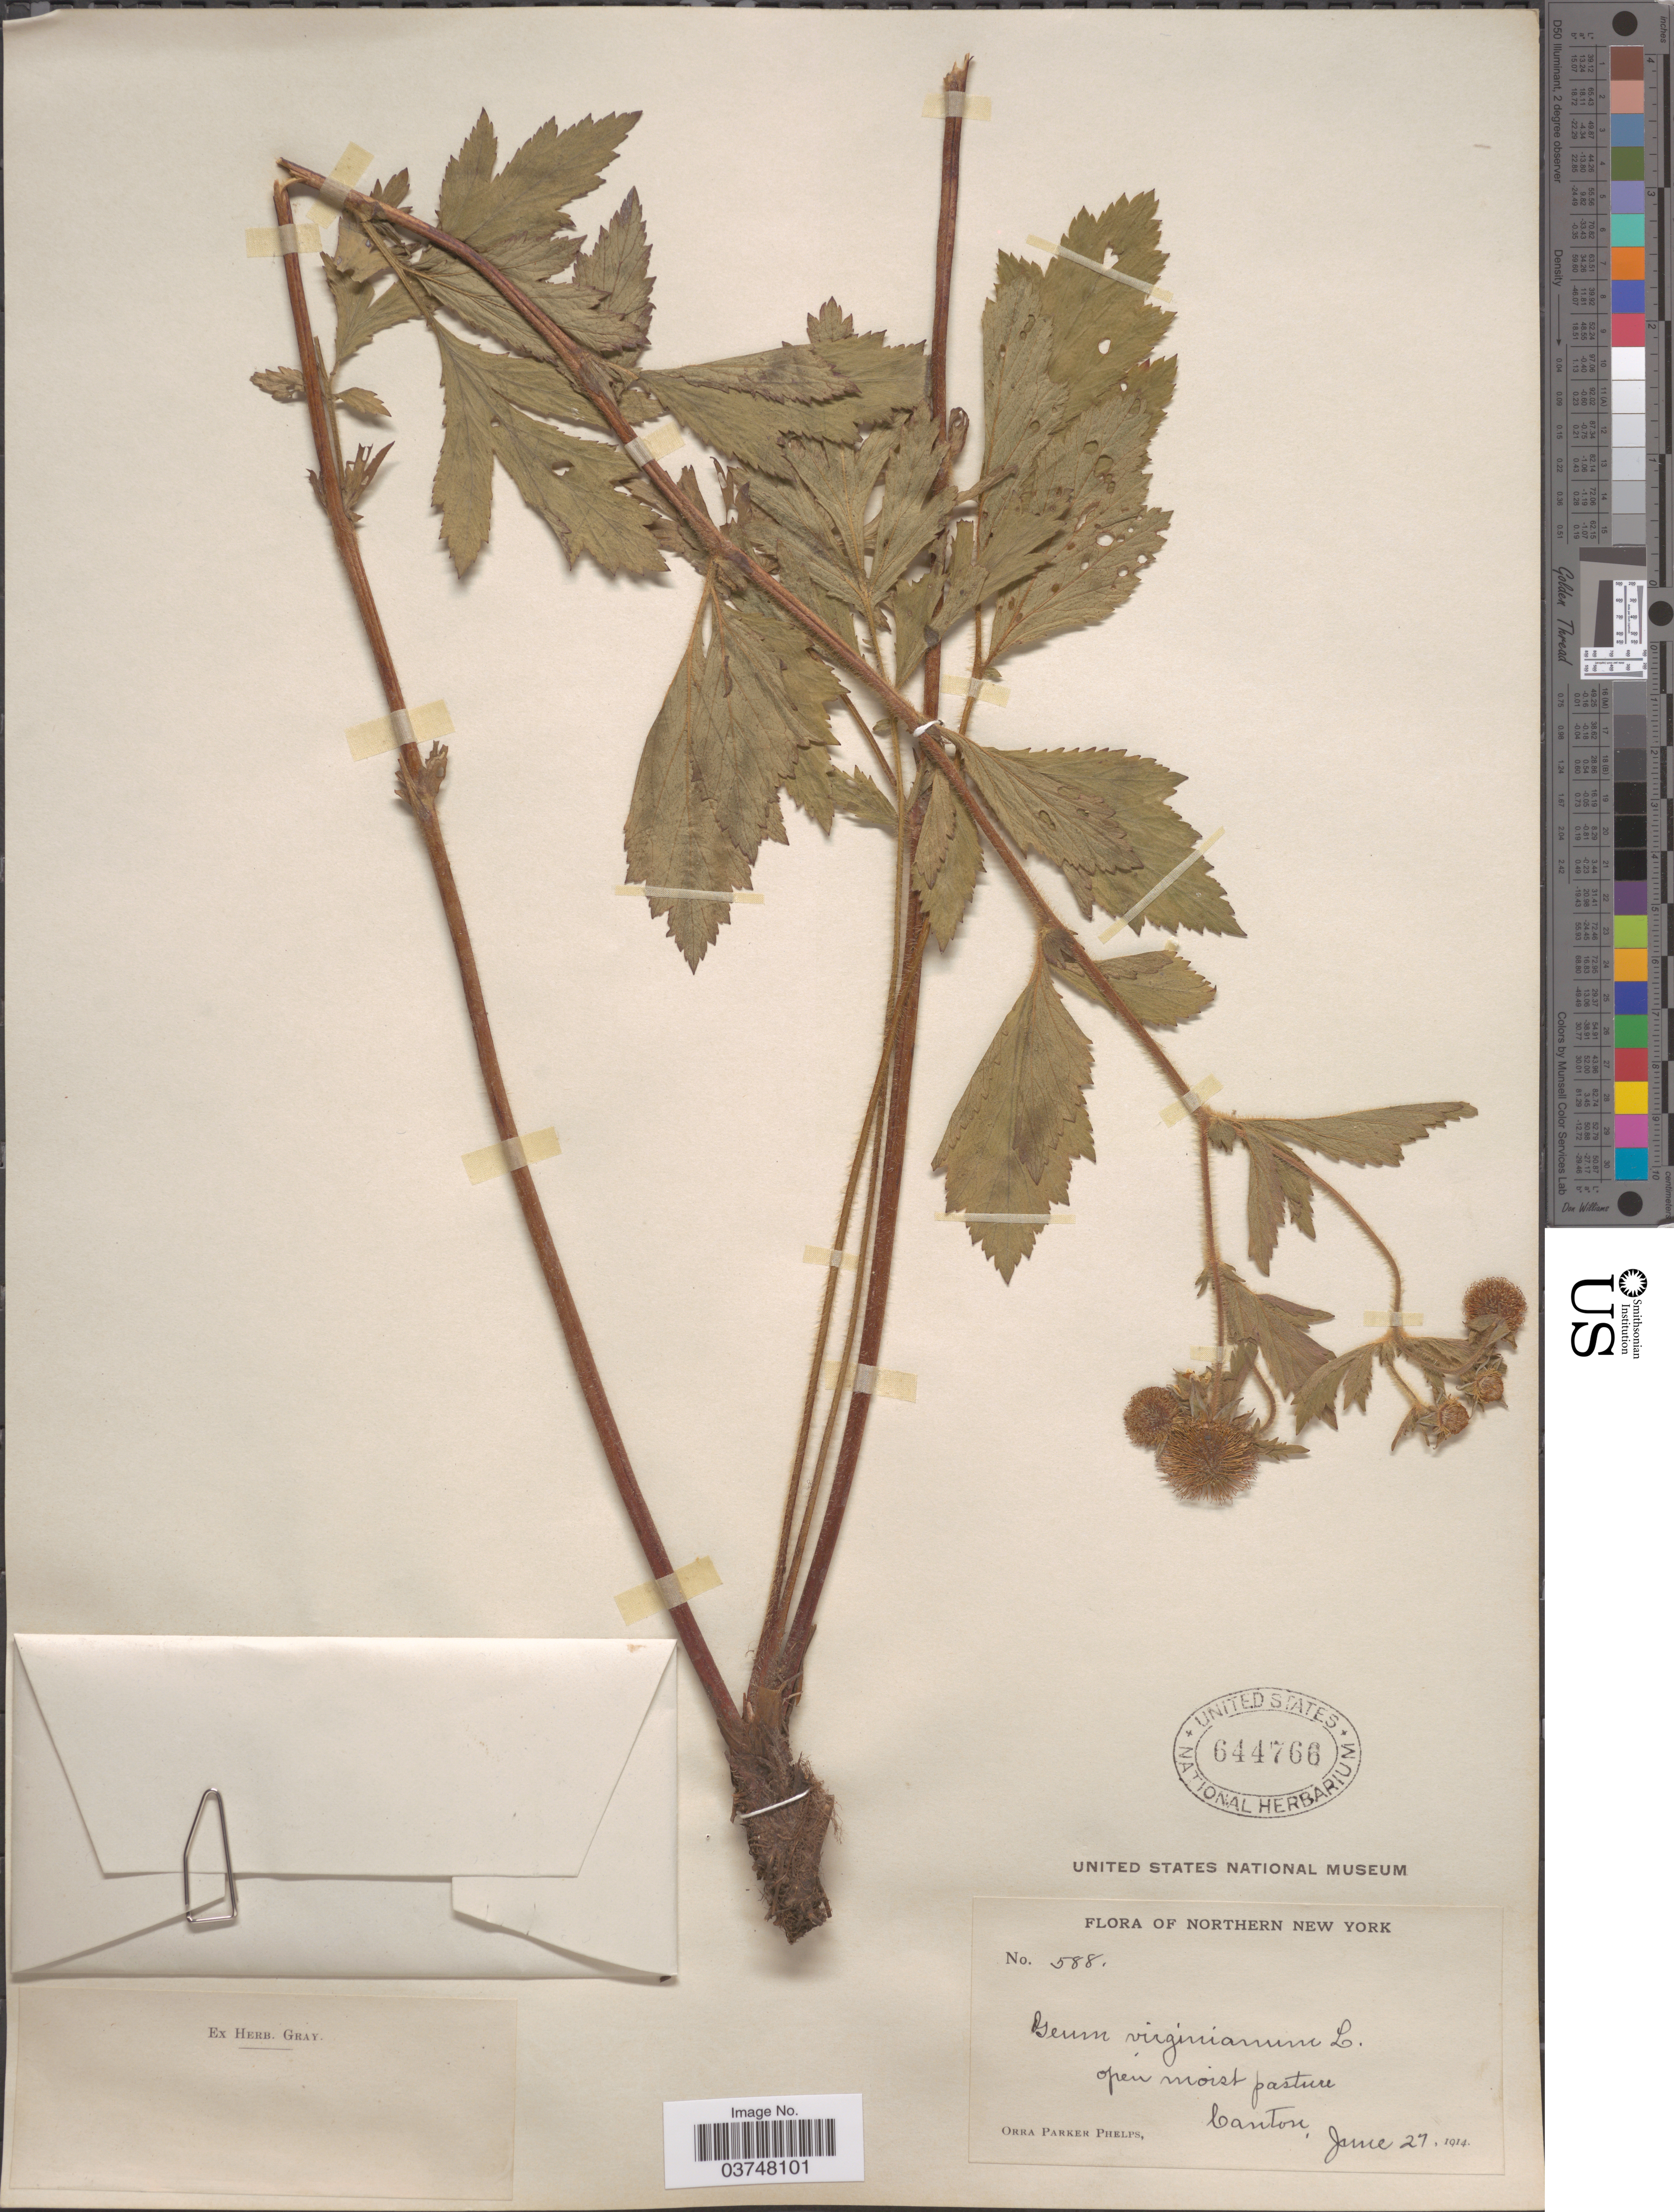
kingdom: Plantae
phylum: Tracheophyta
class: Magnoliopsida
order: Rosales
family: Rosaceae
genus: Geum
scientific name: Geum virginianum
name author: L.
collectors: O. P. Phelps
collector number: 588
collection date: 1914-06-27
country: United States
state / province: New York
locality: Northern New York. Canton.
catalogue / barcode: US 644766